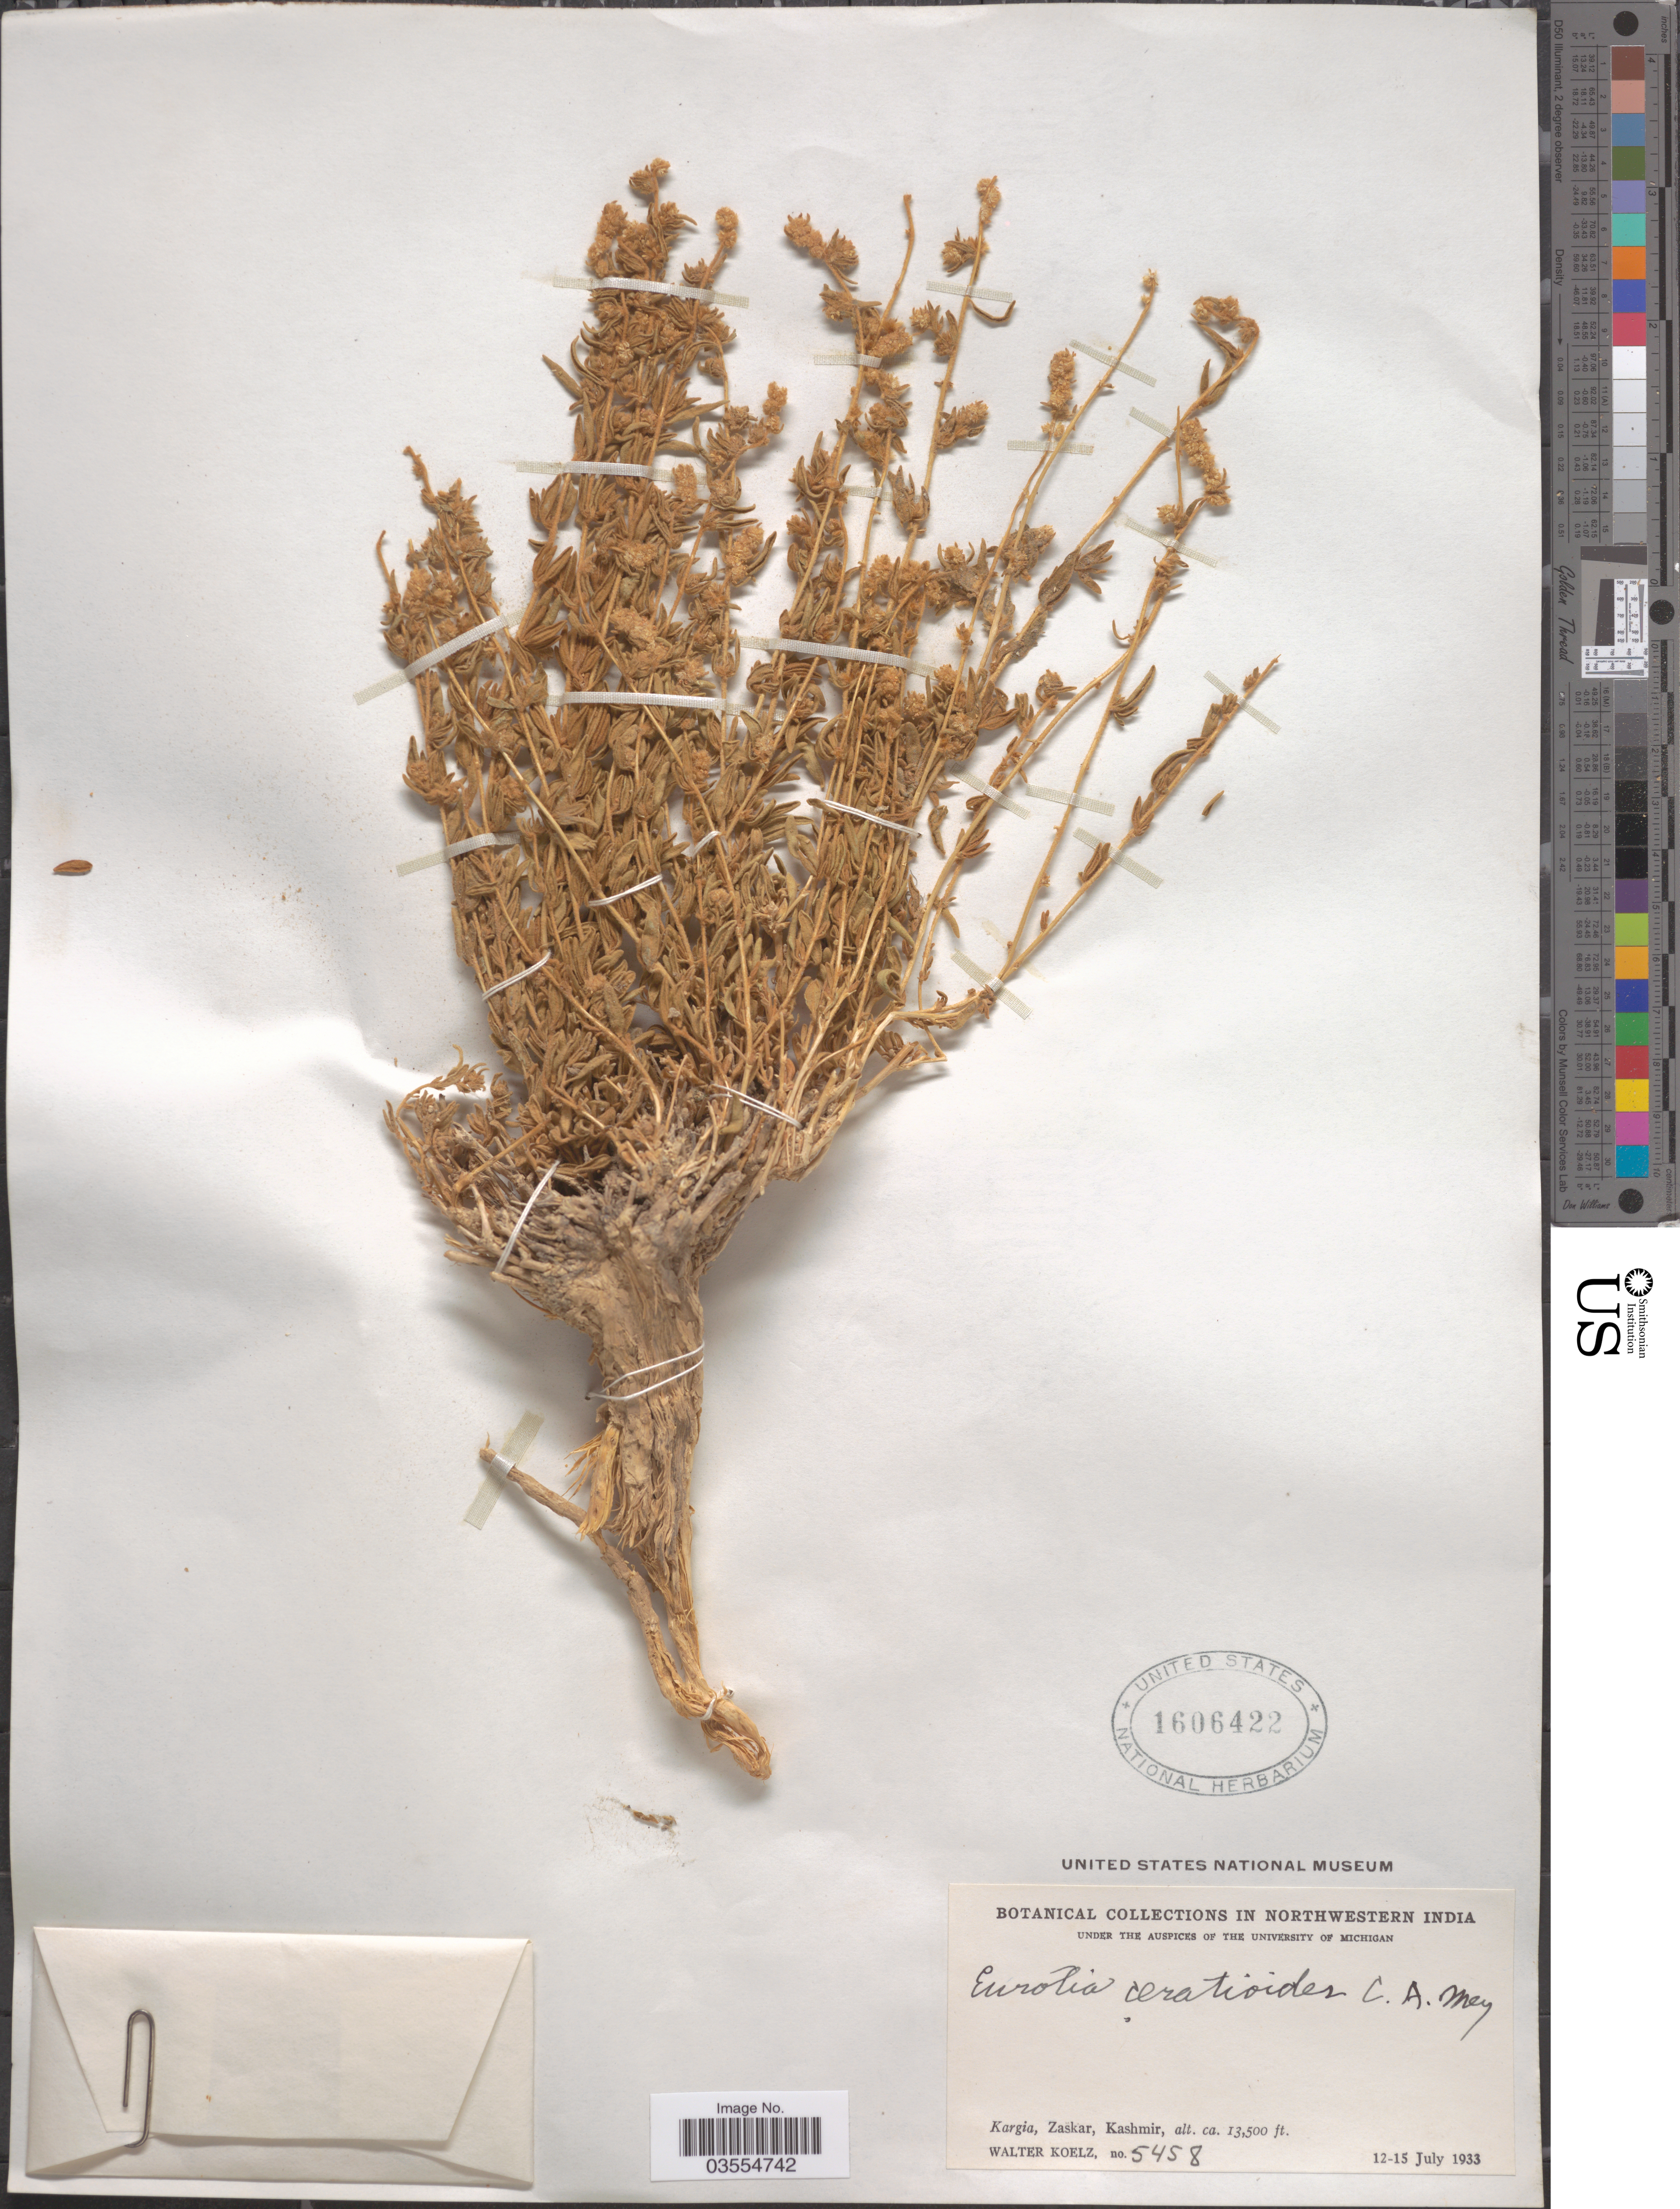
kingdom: Plantae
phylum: Tracheophyta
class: Magnoliopsida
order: Caryophyllales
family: Amaranthaceae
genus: Krascheninnikovia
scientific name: Krascheninnikovia ceratoides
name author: (L.) Gueldenst.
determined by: U.S. National Herbarium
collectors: W. N. Koelz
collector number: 5458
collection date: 1933-07-12/1933-07-15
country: India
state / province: Jammu and Kashmir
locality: Northwestern India. Kargia, Zaskar, Kashmir.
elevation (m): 4115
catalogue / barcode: US 1606422